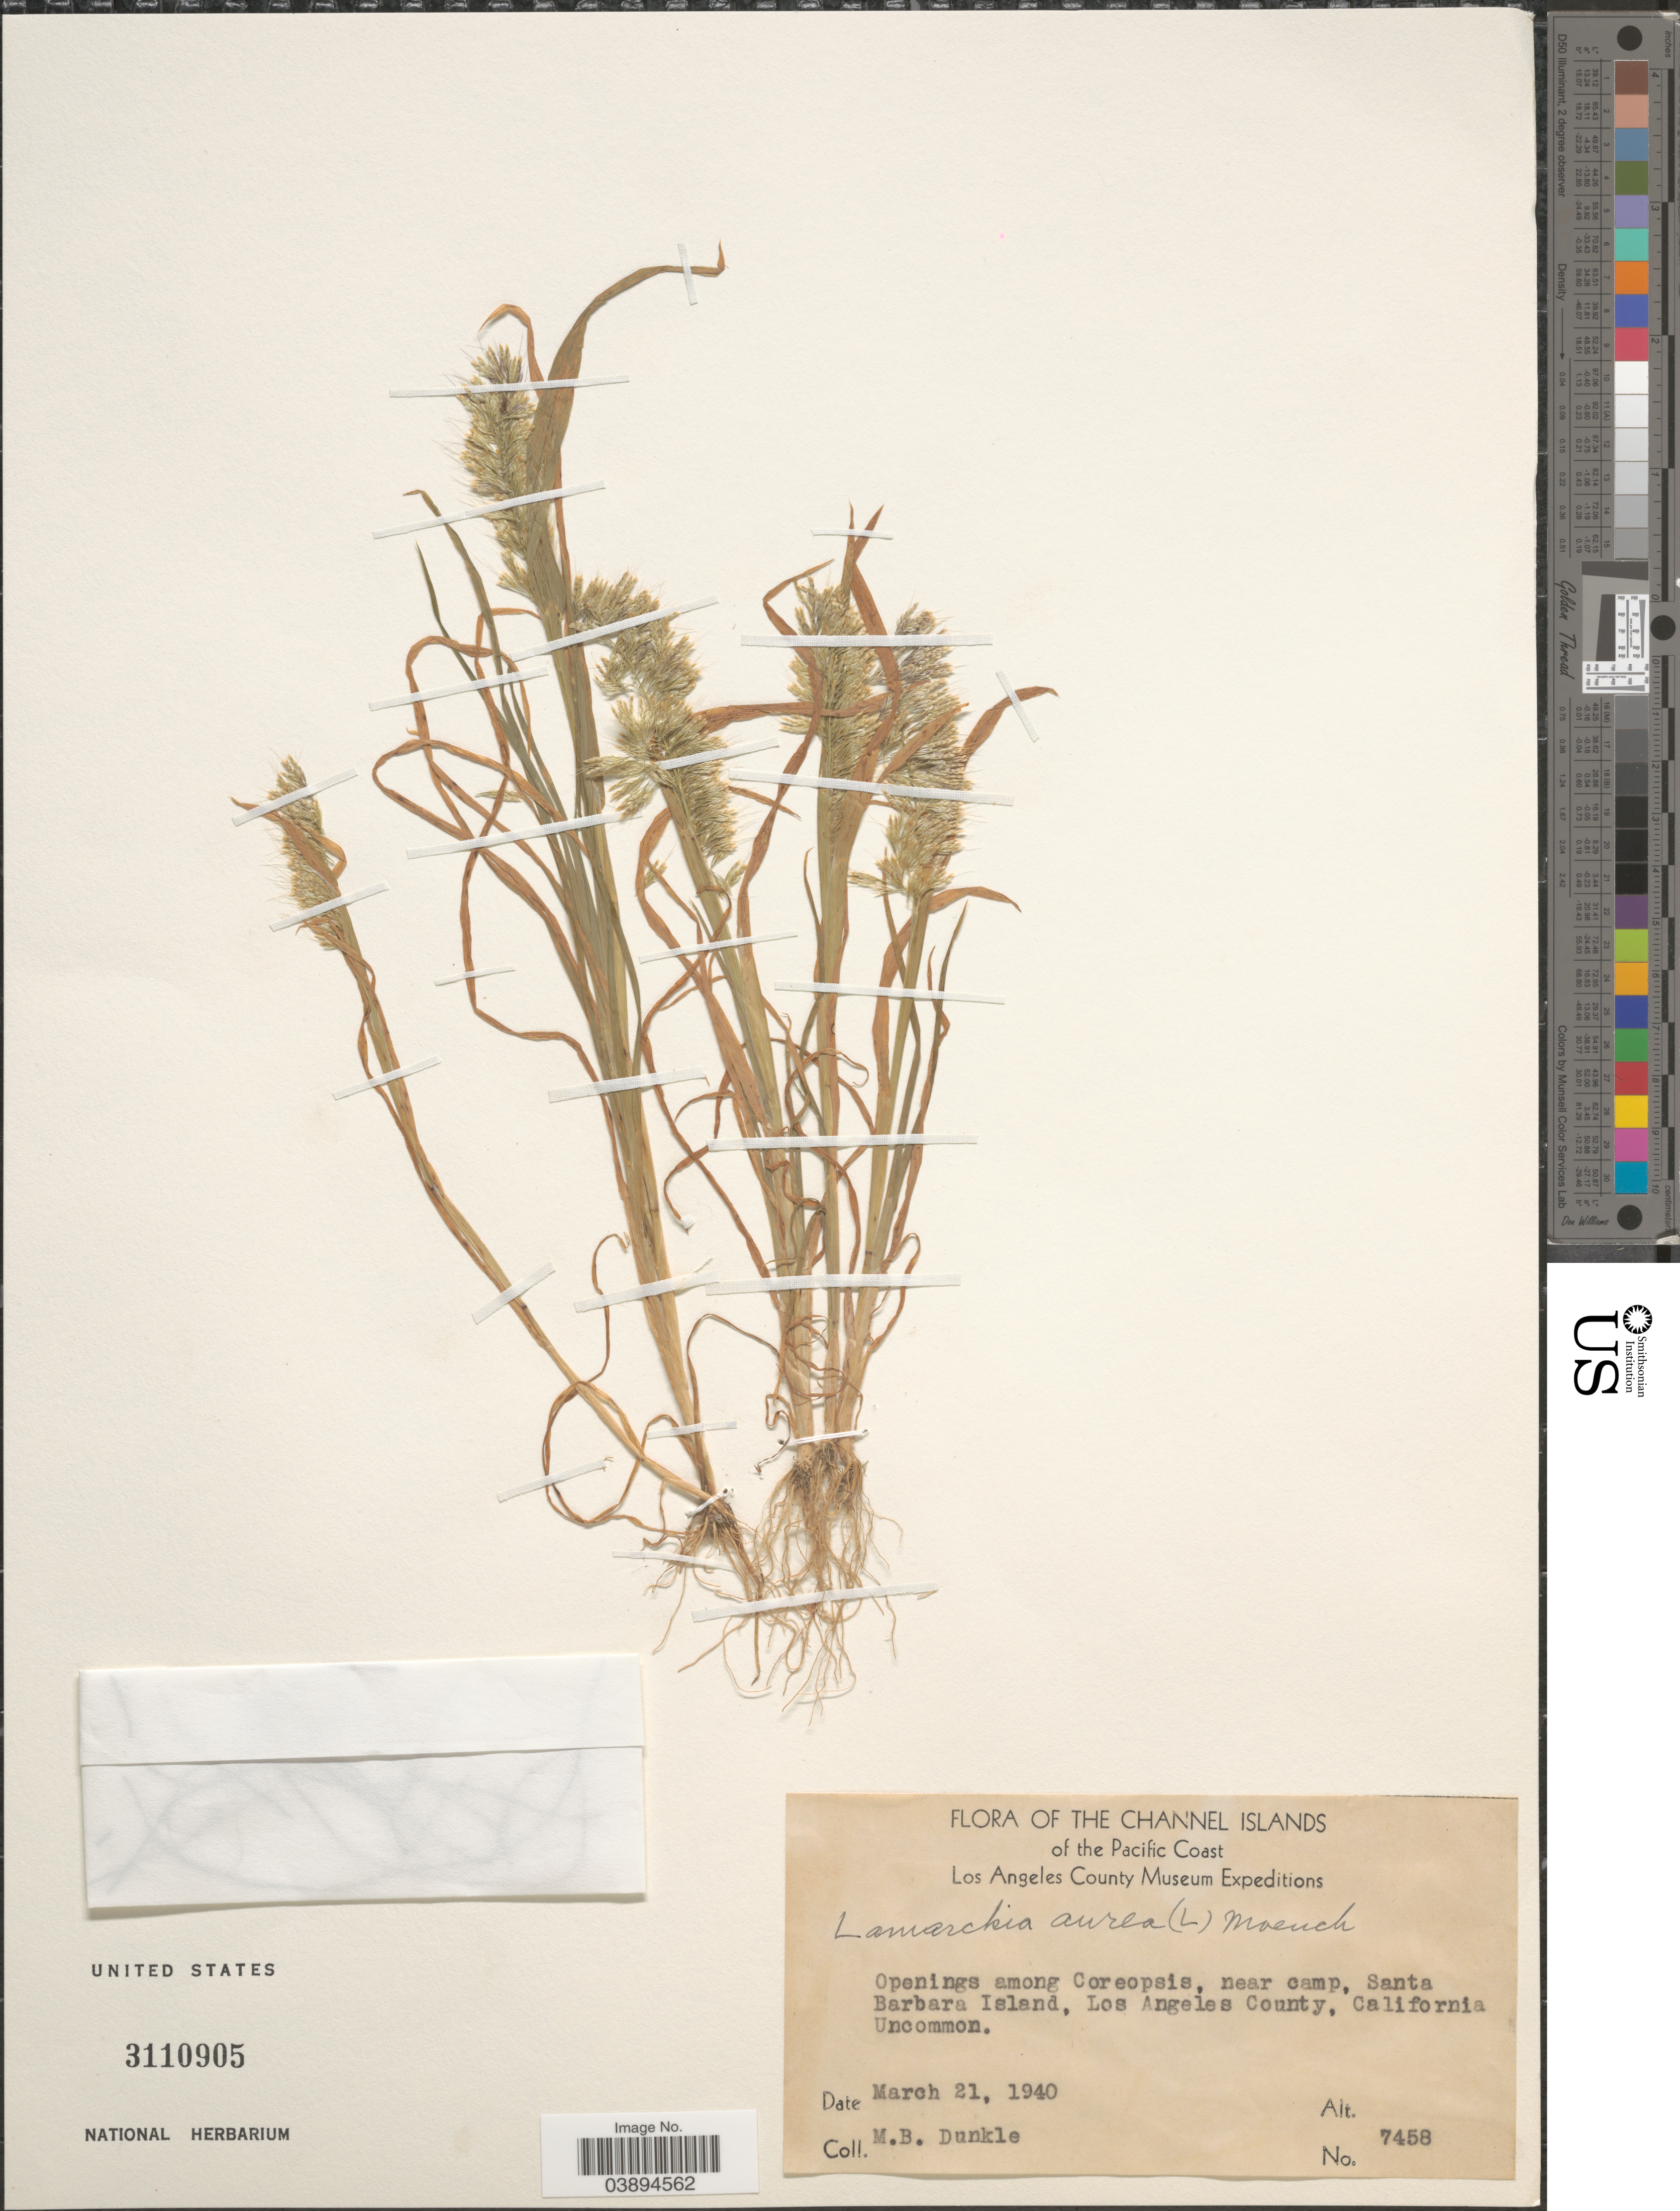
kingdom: Plantae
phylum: Tracheophyta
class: Liliopsida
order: Poales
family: Poaceae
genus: Lamarckia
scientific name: Lamarckia aurea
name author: (L.) Moench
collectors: M. Dunkle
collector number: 7458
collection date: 1940-03-21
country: United States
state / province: California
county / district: Santa Barbara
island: Santa Barbara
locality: The Channel Islands of the Pacific Coast. Openings among Coreopsis, near camp, Santa Barbara Island, Los Angeles County.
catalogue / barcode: US 3110905